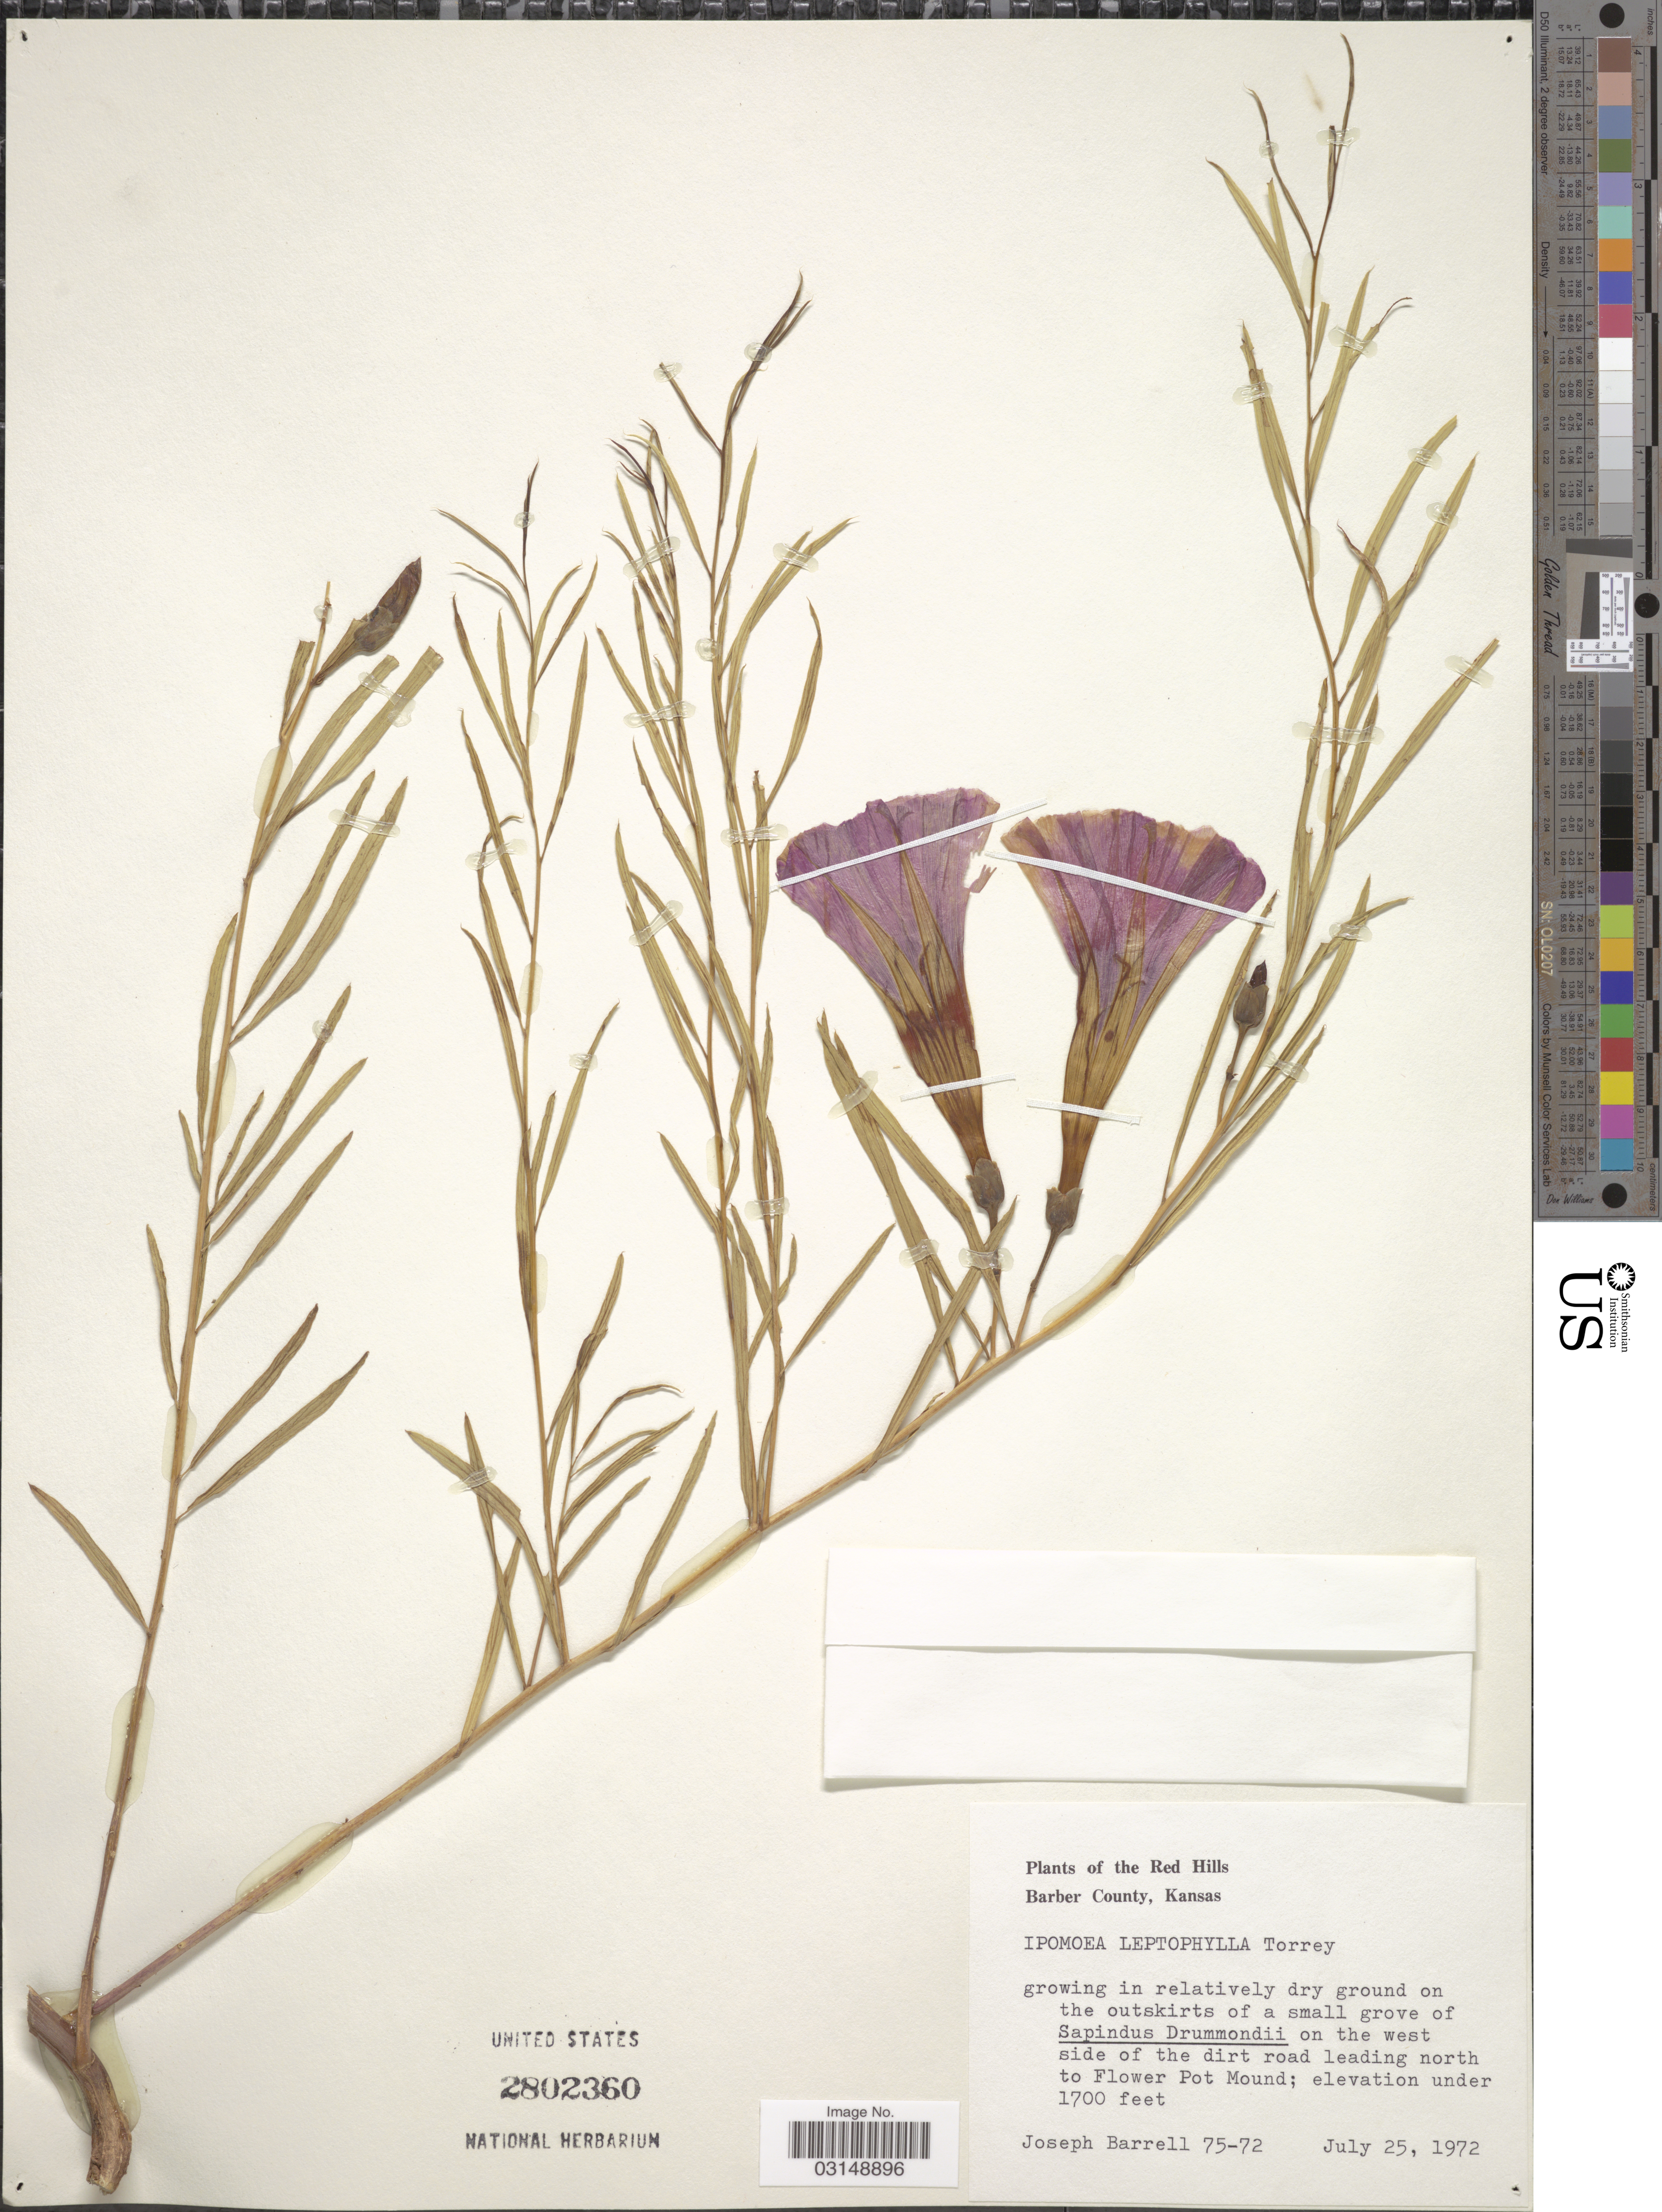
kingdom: Plantae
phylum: Tracheophyta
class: Magnoliopsida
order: Solanales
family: Convolvulaceae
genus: Ipomoea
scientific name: Ipomoea leptophylla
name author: Torr.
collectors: J. Barrell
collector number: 75-72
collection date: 1972-07-25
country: United States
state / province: Kansas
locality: Red Hills. Barber County. On the west side of the dirt road leading north to Flower Pot Mound.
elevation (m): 518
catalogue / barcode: US 2802360